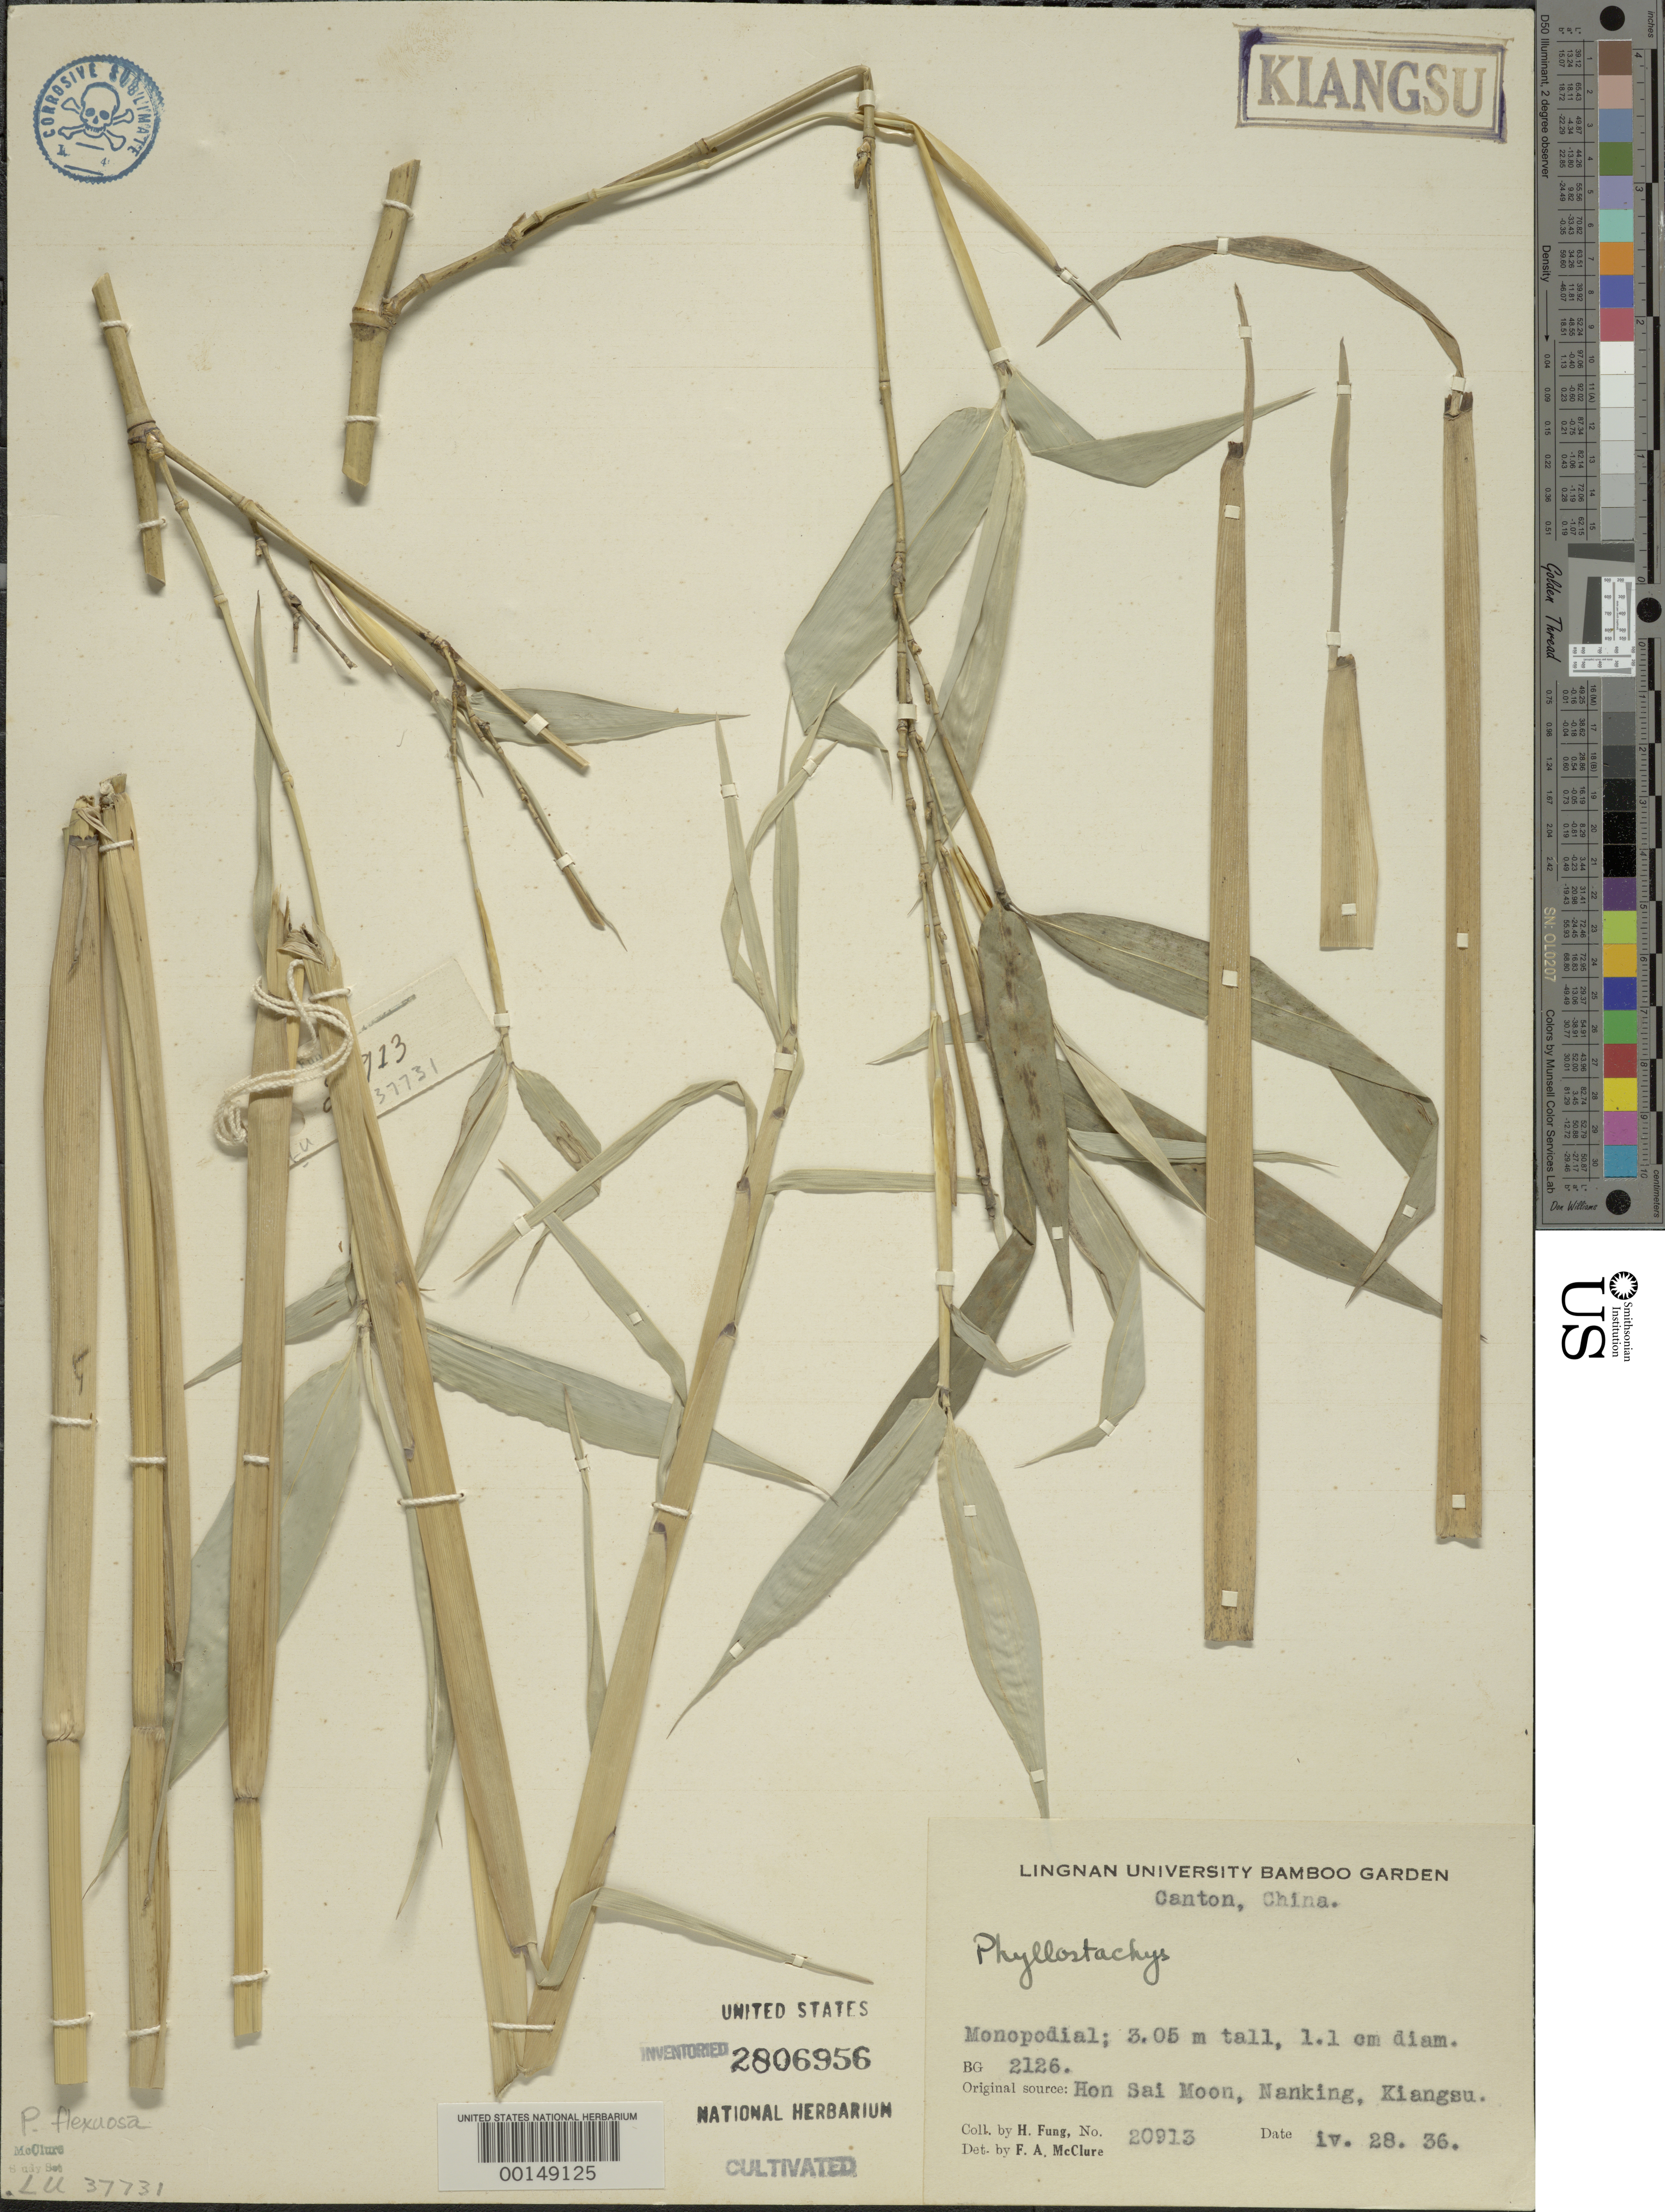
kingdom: Plantae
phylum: Tracheophyta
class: Liliopsida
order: Poales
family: Poaceae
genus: Phyllostachys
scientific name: Phyllostachys flexuosa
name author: Rivière & C. Rivière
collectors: H. L. Fung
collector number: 20913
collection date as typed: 28 Apr 1936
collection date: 1936-04-28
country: China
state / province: Guangdong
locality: Canton, lingnan univ. bg.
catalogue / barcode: US 2806956